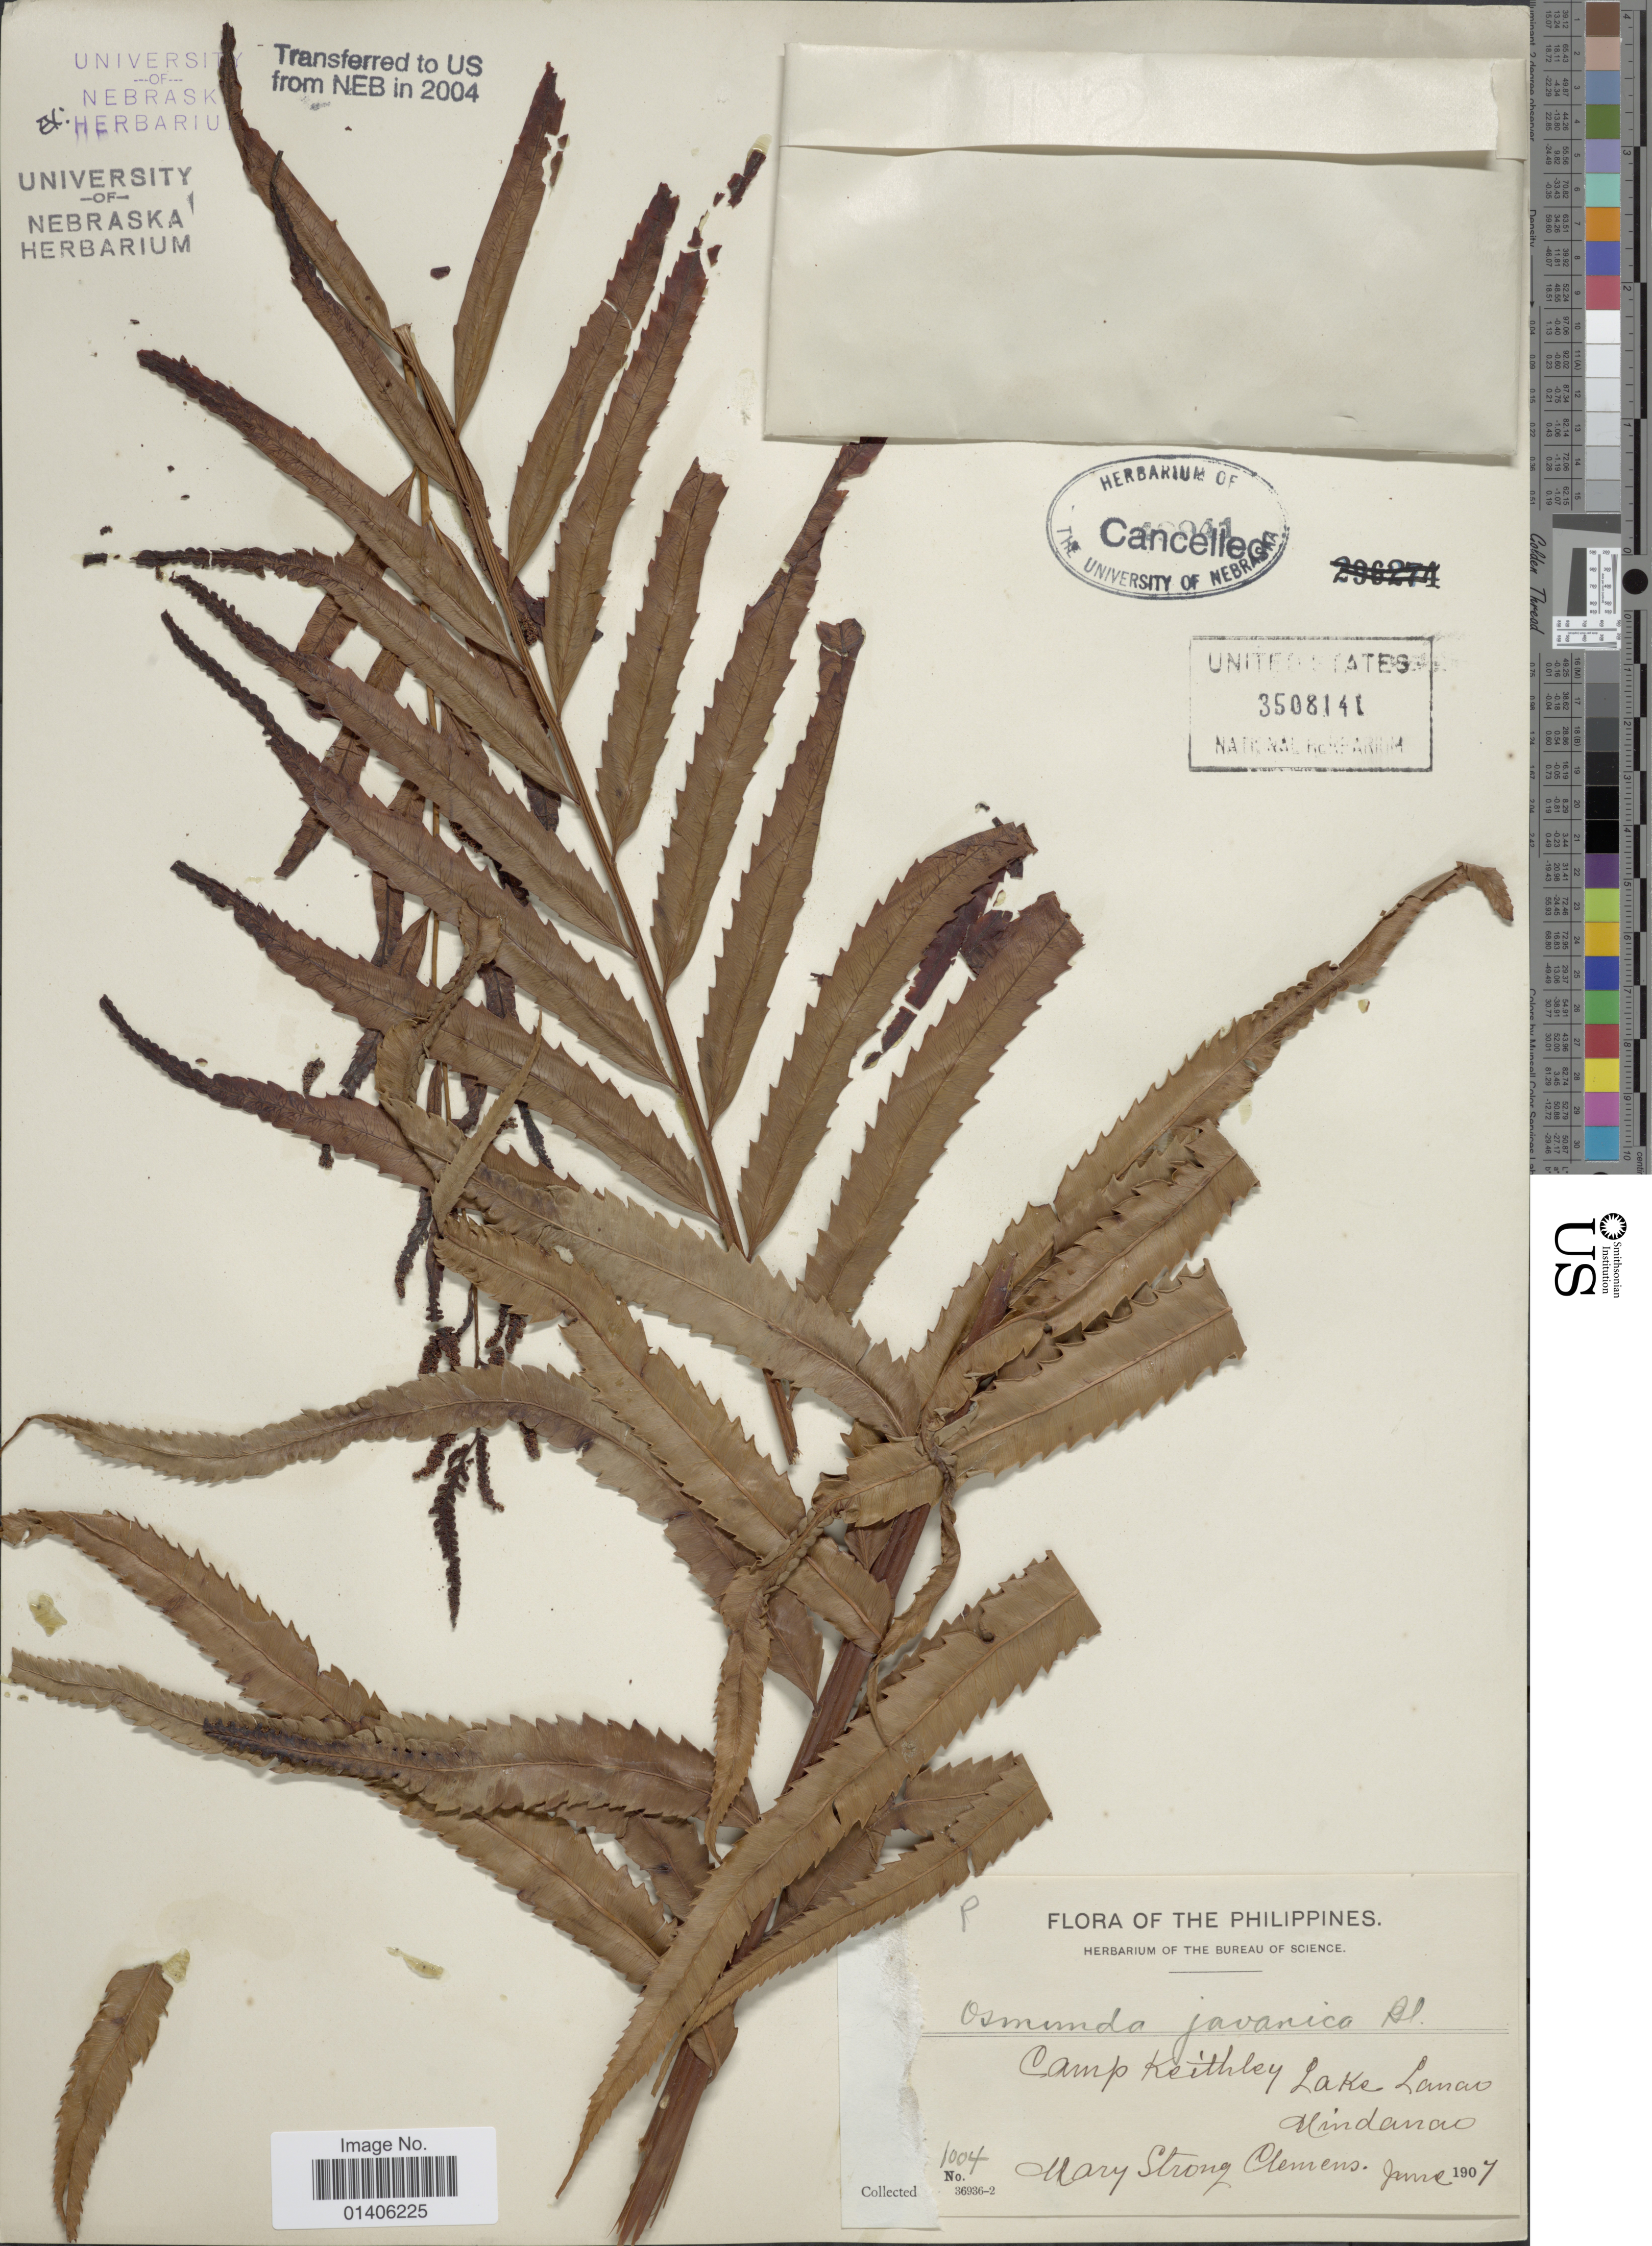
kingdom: Plantae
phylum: Tracheophyta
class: Polypodiopsida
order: Osmundales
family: Osmundaceae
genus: Osmunda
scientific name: Osmunda banksiifolia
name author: (C. Presl) Kuhn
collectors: M. S. Clemens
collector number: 1004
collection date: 1907-06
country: Philippines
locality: Camp Keithley Lake Lanao, Mindanao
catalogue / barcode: US 3508141